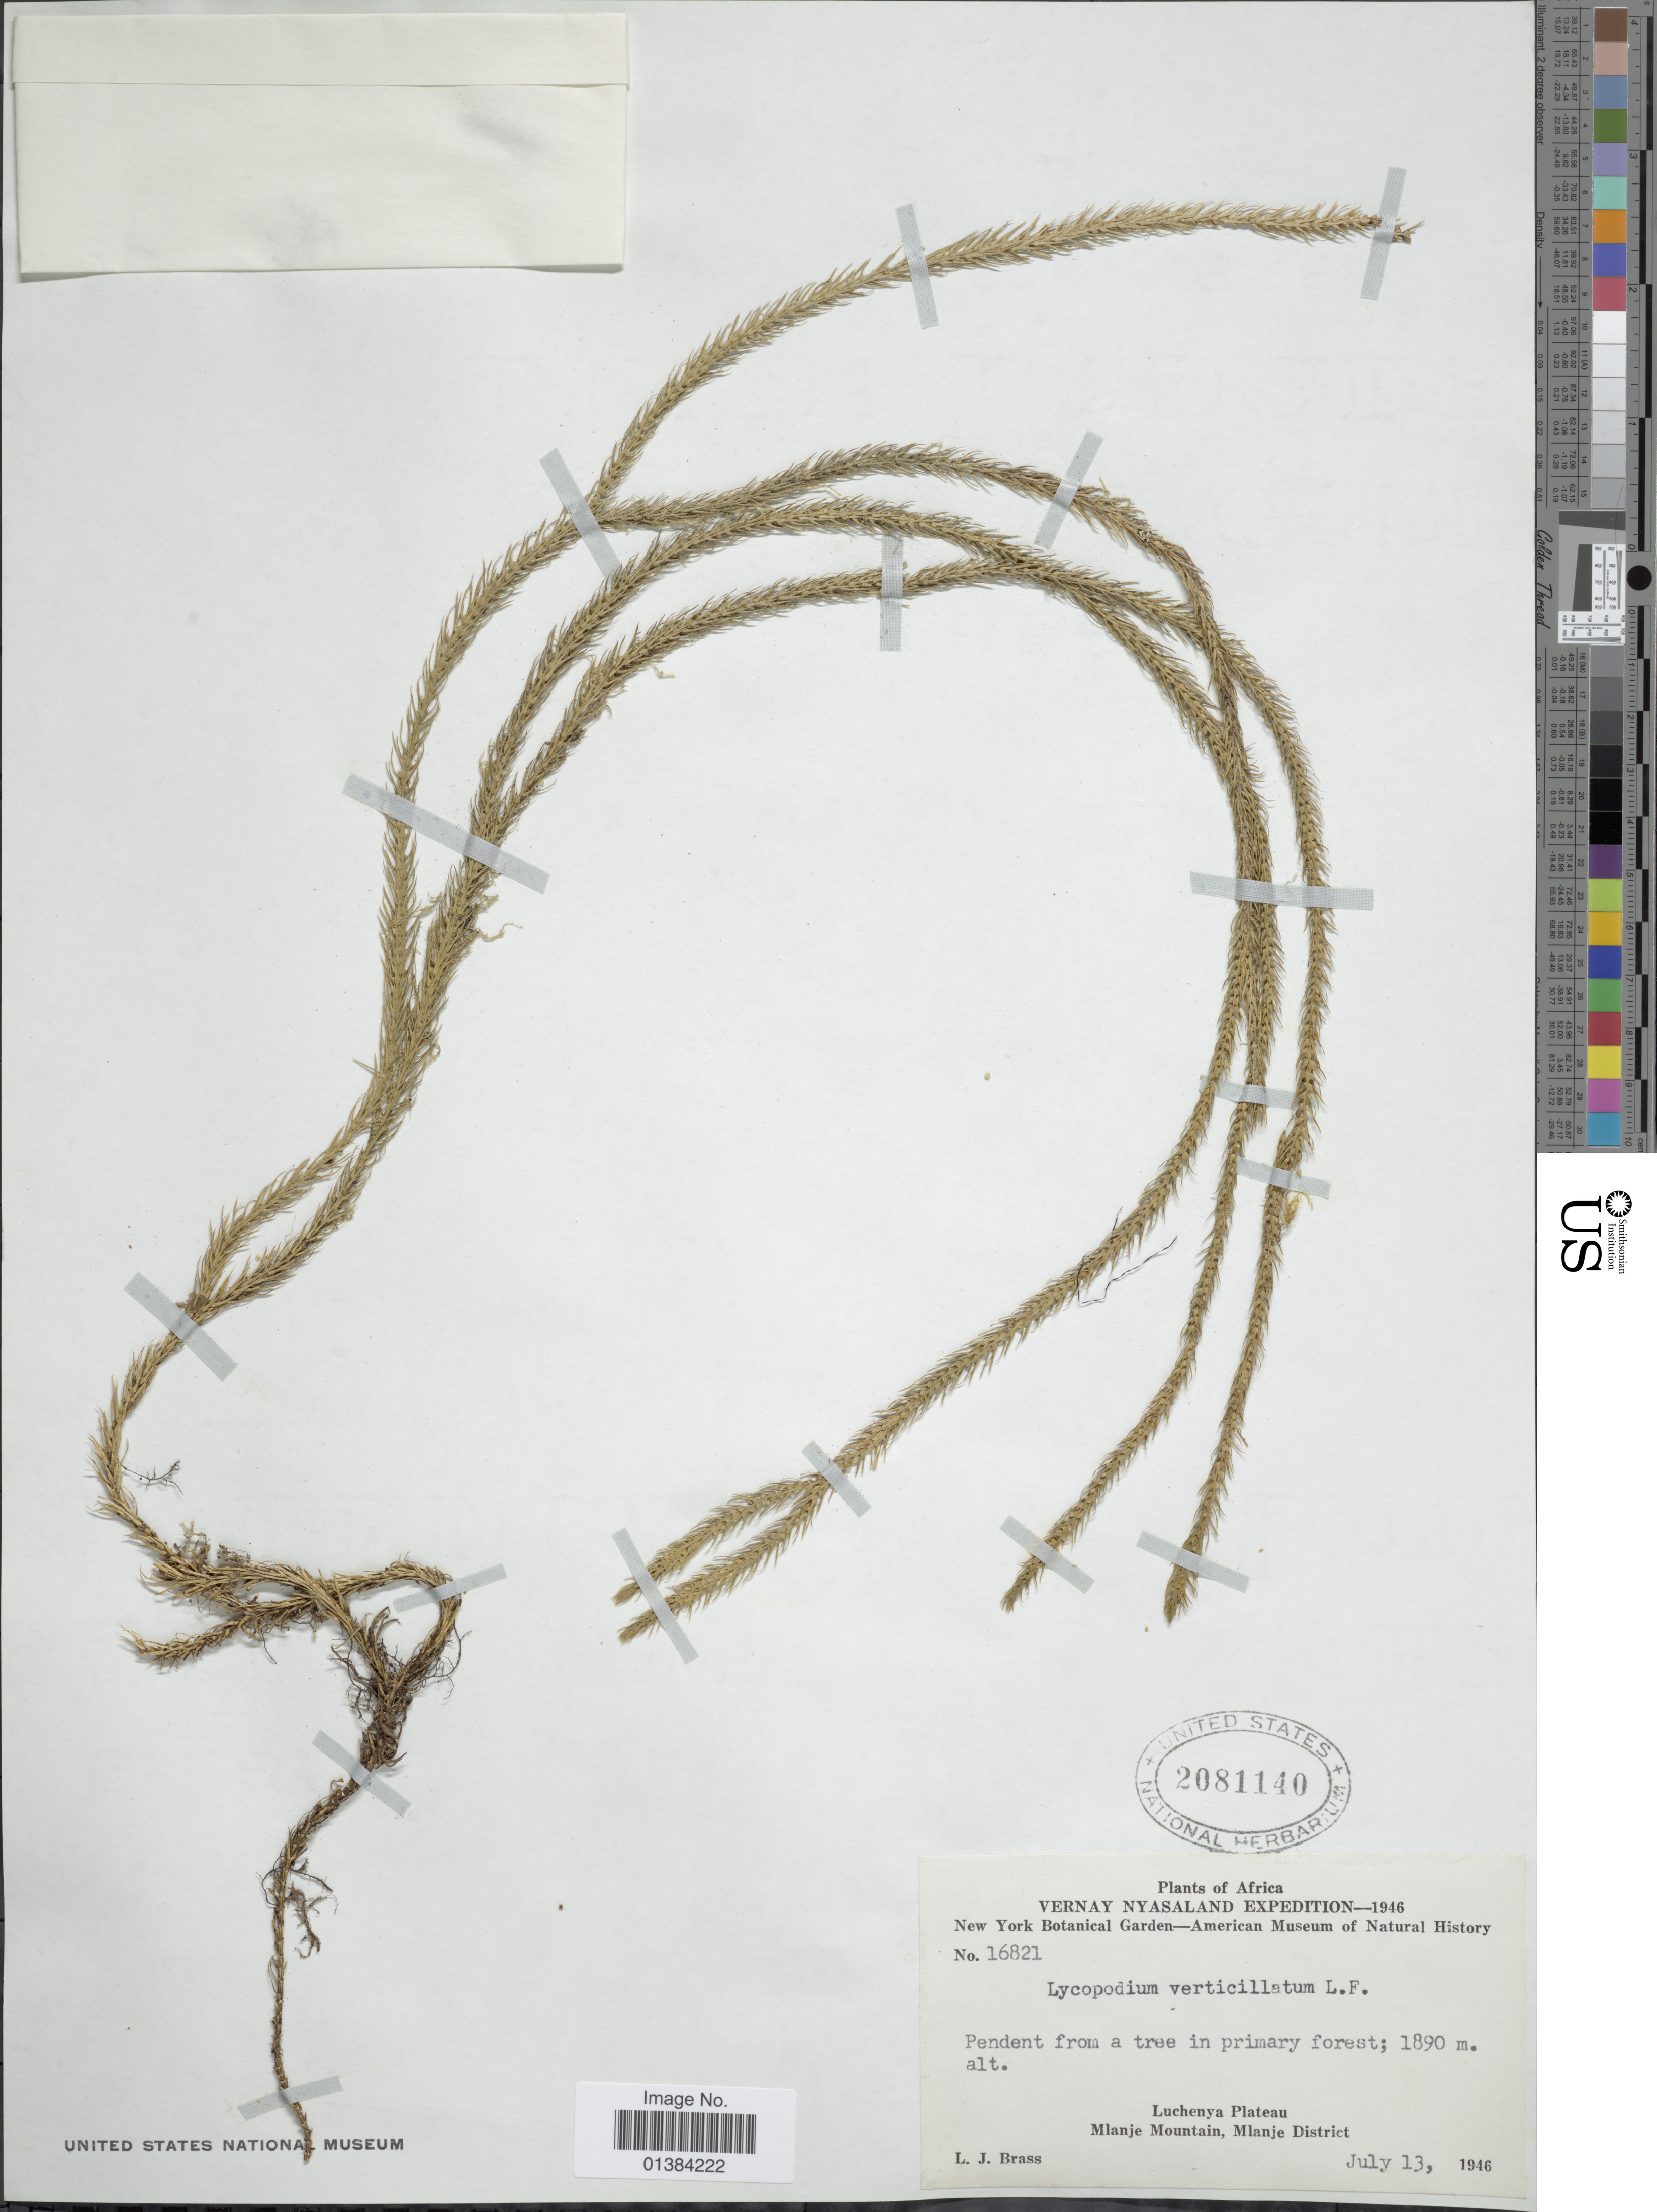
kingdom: Plantae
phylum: Tracheophyta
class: Lycopodiopsida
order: Lycopodiales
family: Lycopodiaceae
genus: Phlegmariurus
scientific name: Phlegmariurus verticillatus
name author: (L. f.) A. R. Field & Testo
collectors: L. J. Brass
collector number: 16821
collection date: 1946-07-13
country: Malawi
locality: Africa. Vernay Nyasaland. Luchenya Plateau. Mlanje Mountain, Mlanje District.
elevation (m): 1890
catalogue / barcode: US 2081140